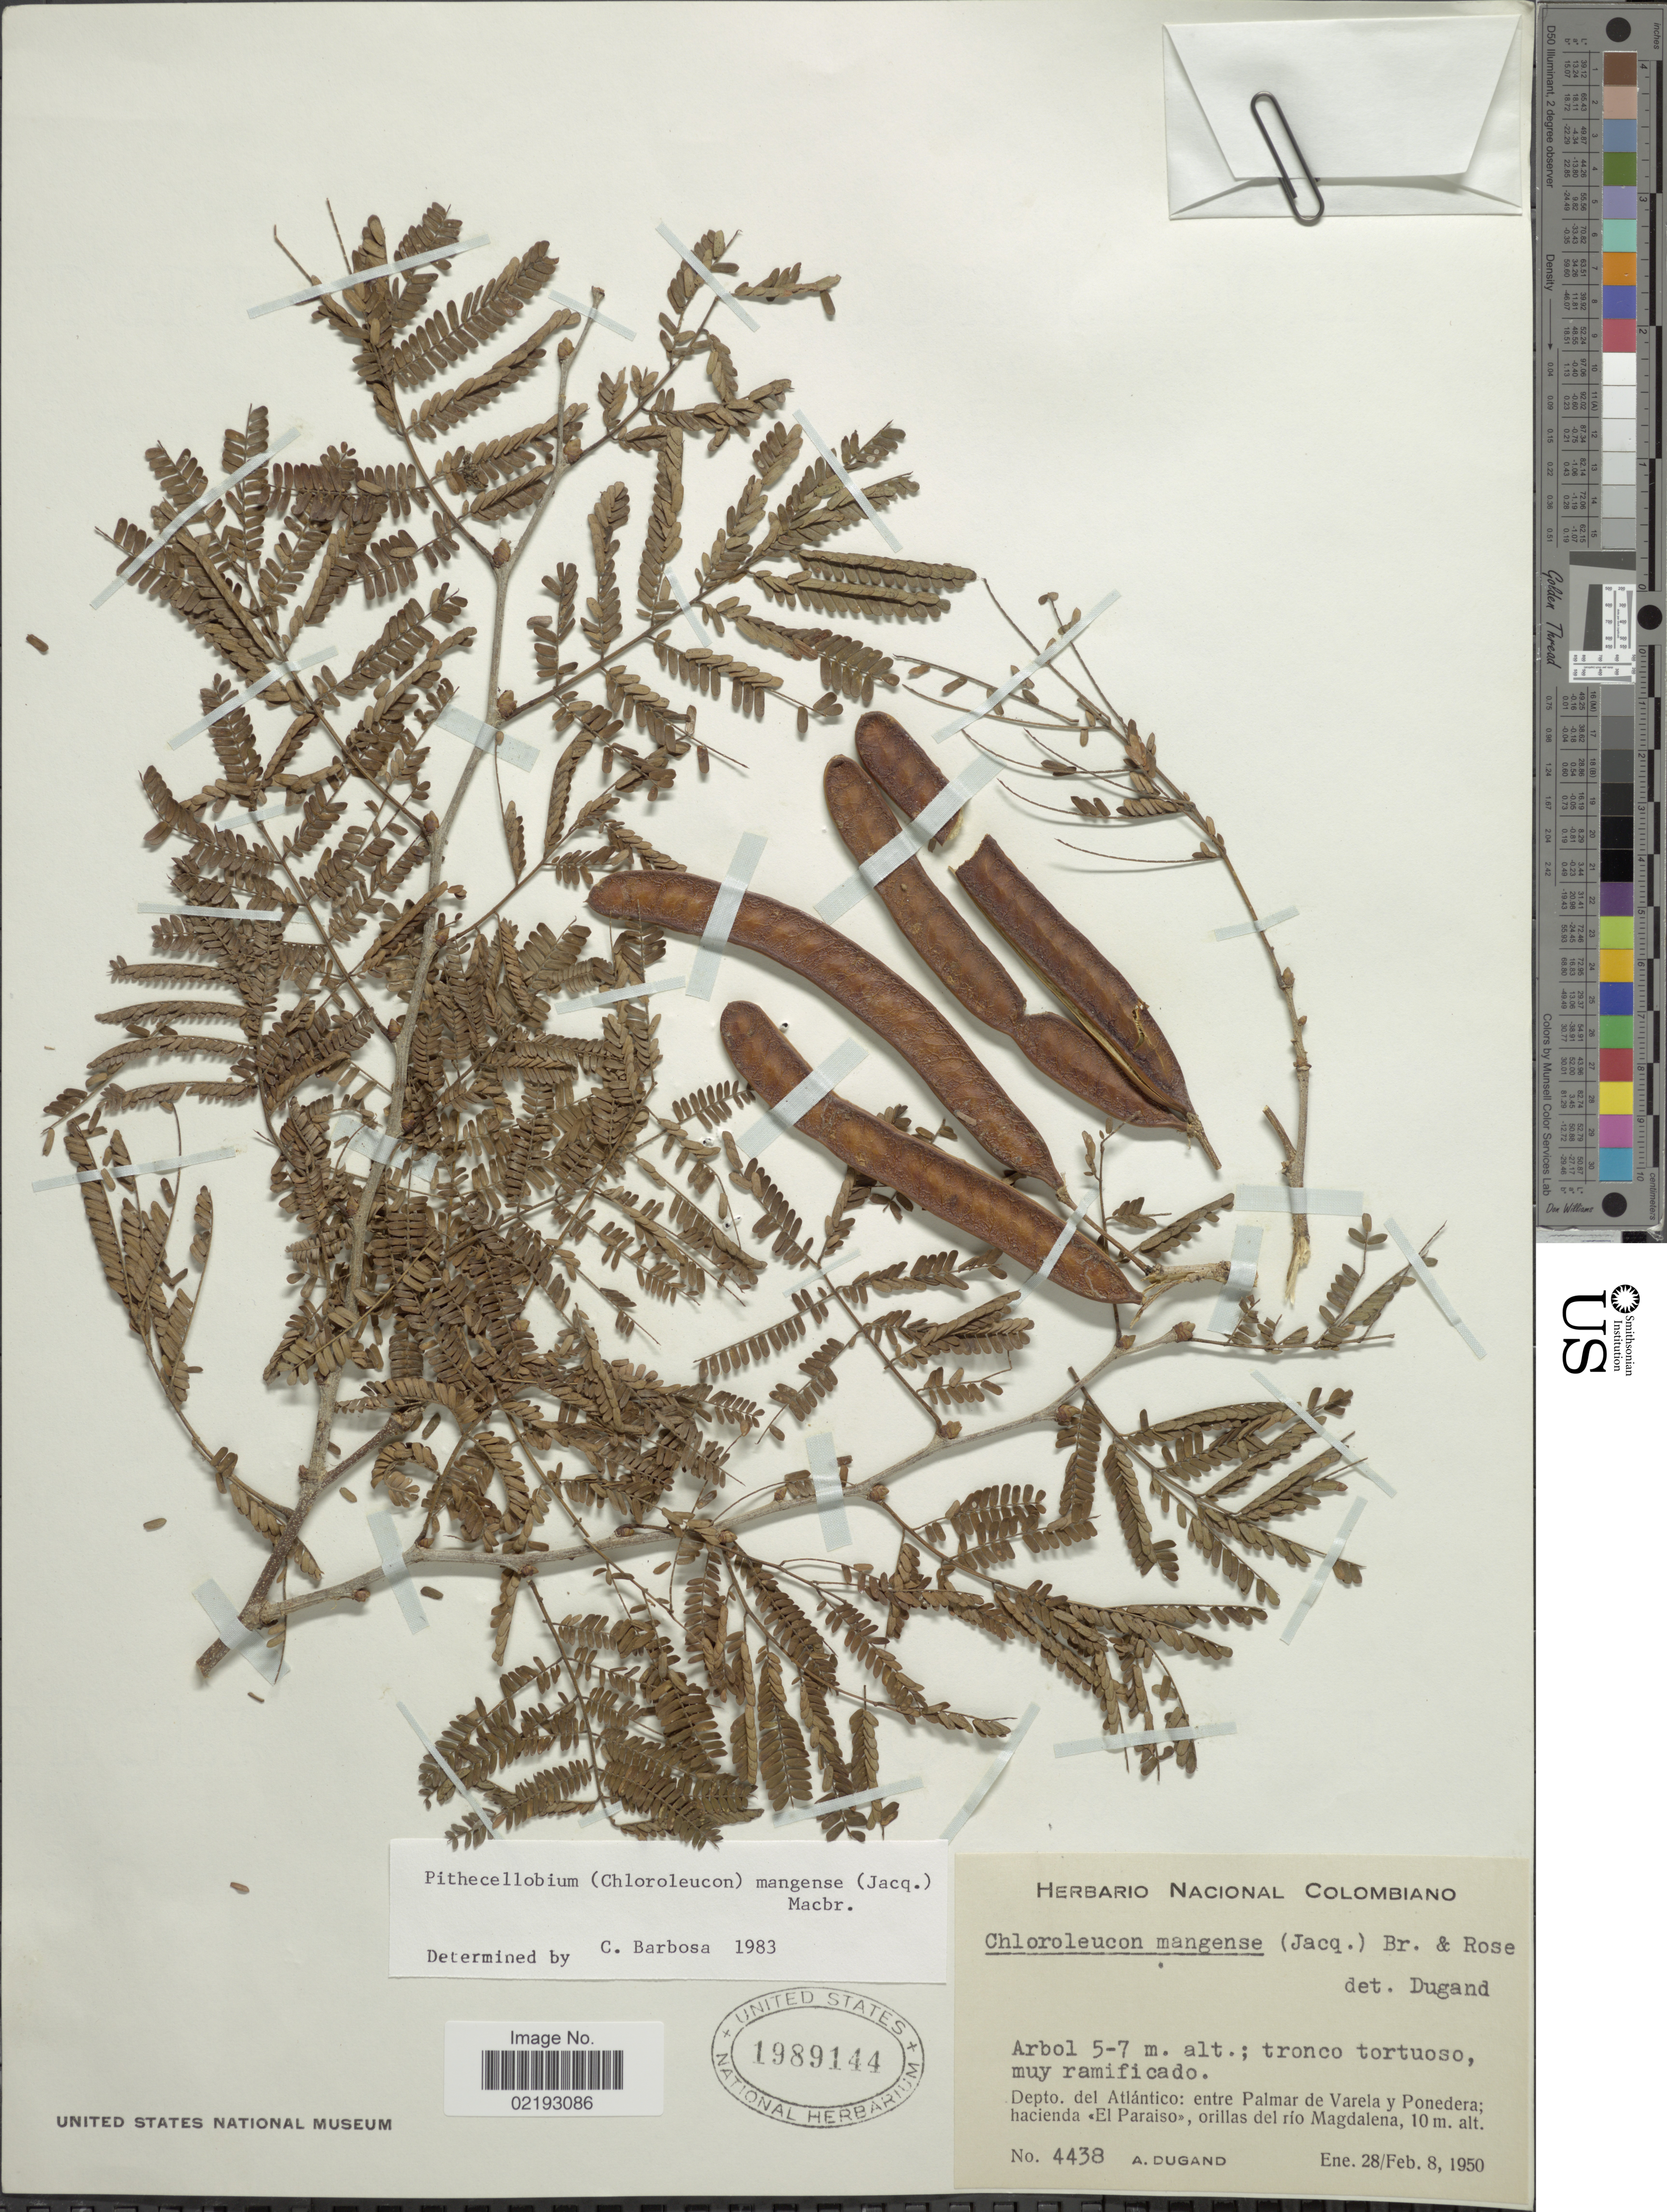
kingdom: Plantae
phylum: Tracheophyta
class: Magnoliopsida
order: Fabales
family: Fabaceae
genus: Chloroleucon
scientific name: Chloroleucon mangense var. mangense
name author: (Jacq.) Britton & Rose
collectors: A. Dugand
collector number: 4438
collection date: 1950-01-28/1950-02-08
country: Colombia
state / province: Atlántico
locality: Entre Palmar de Varela y Ponedera, hacienda El Paraiso, orillas del Rio Magdalena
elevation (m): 10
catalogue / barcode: US 1989144